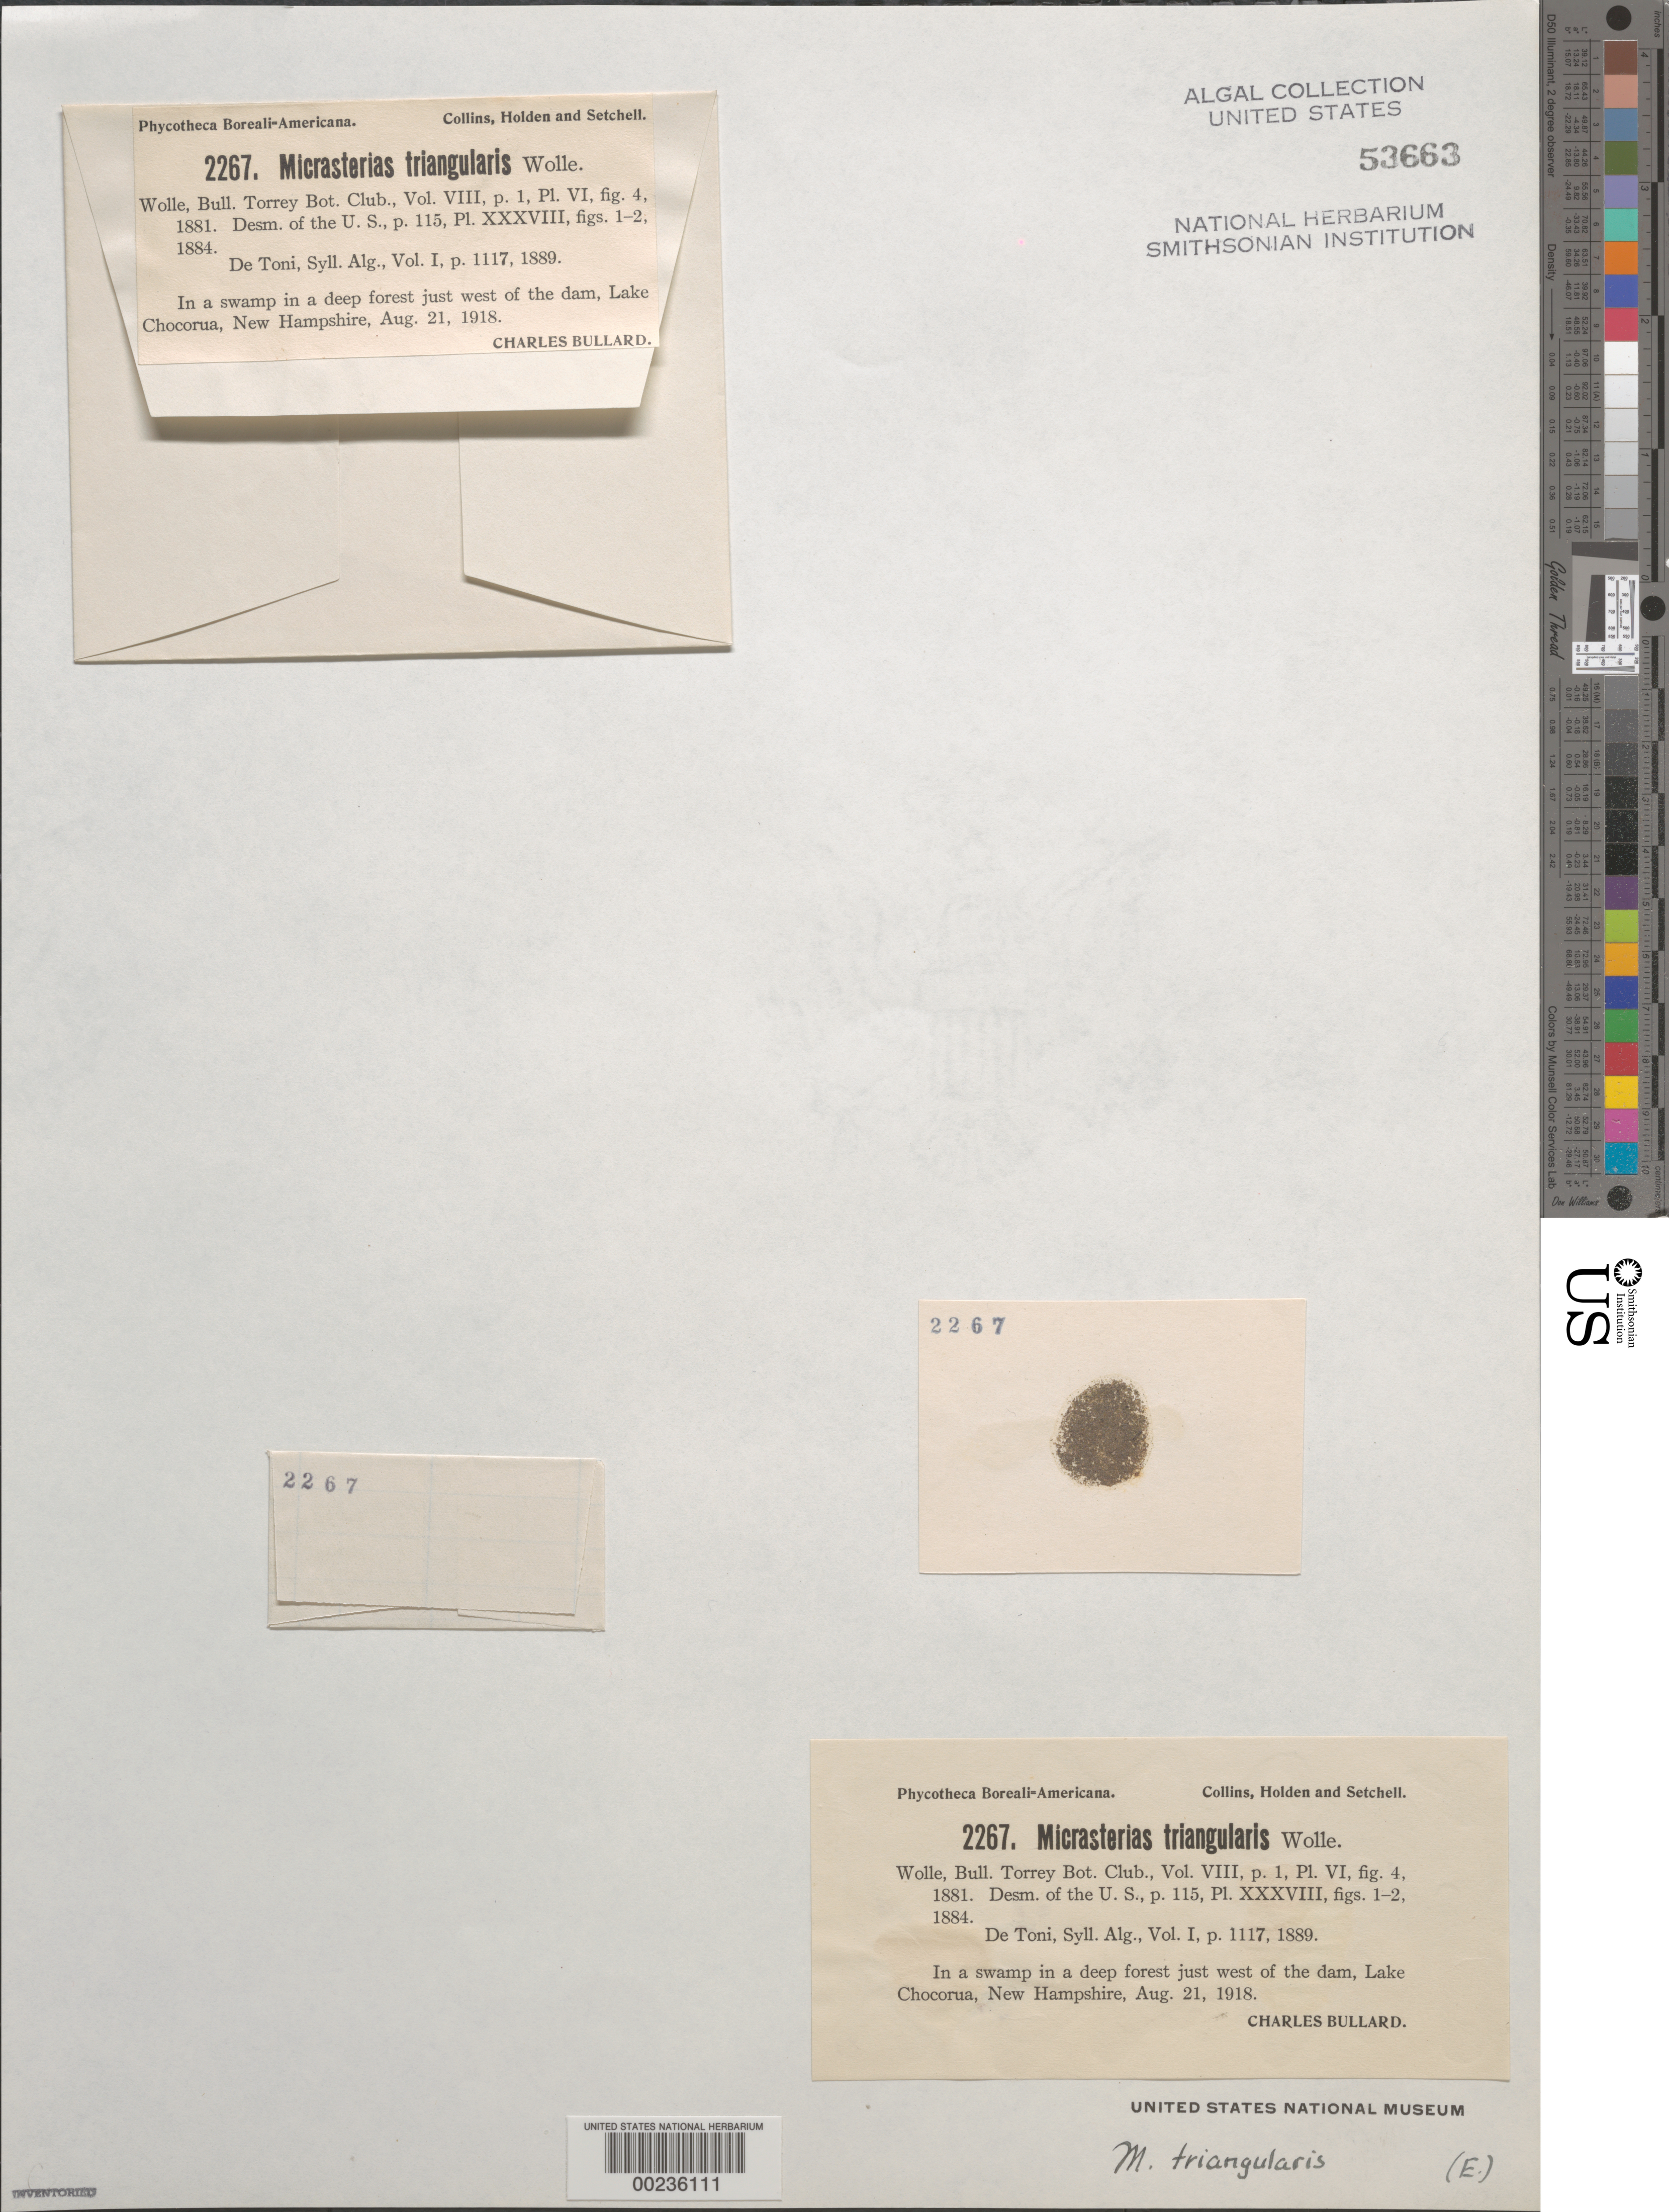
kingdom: Plantae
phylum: Charophyta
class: Zygnematophyceae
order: Zygnematales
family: Desmidiaceae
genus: Micrasterias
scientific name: Micrasterias triangularis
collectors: C. Bullard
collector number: PB-A 2267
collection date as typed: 21 Aug 1918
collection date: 1918-08-21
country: United States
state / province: New Hampshire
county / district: Carroll County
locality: Lake Chocorua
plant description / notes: Collins, Holden & Setchell, Phycotheca Boreali-Americana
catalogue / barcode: US 53663